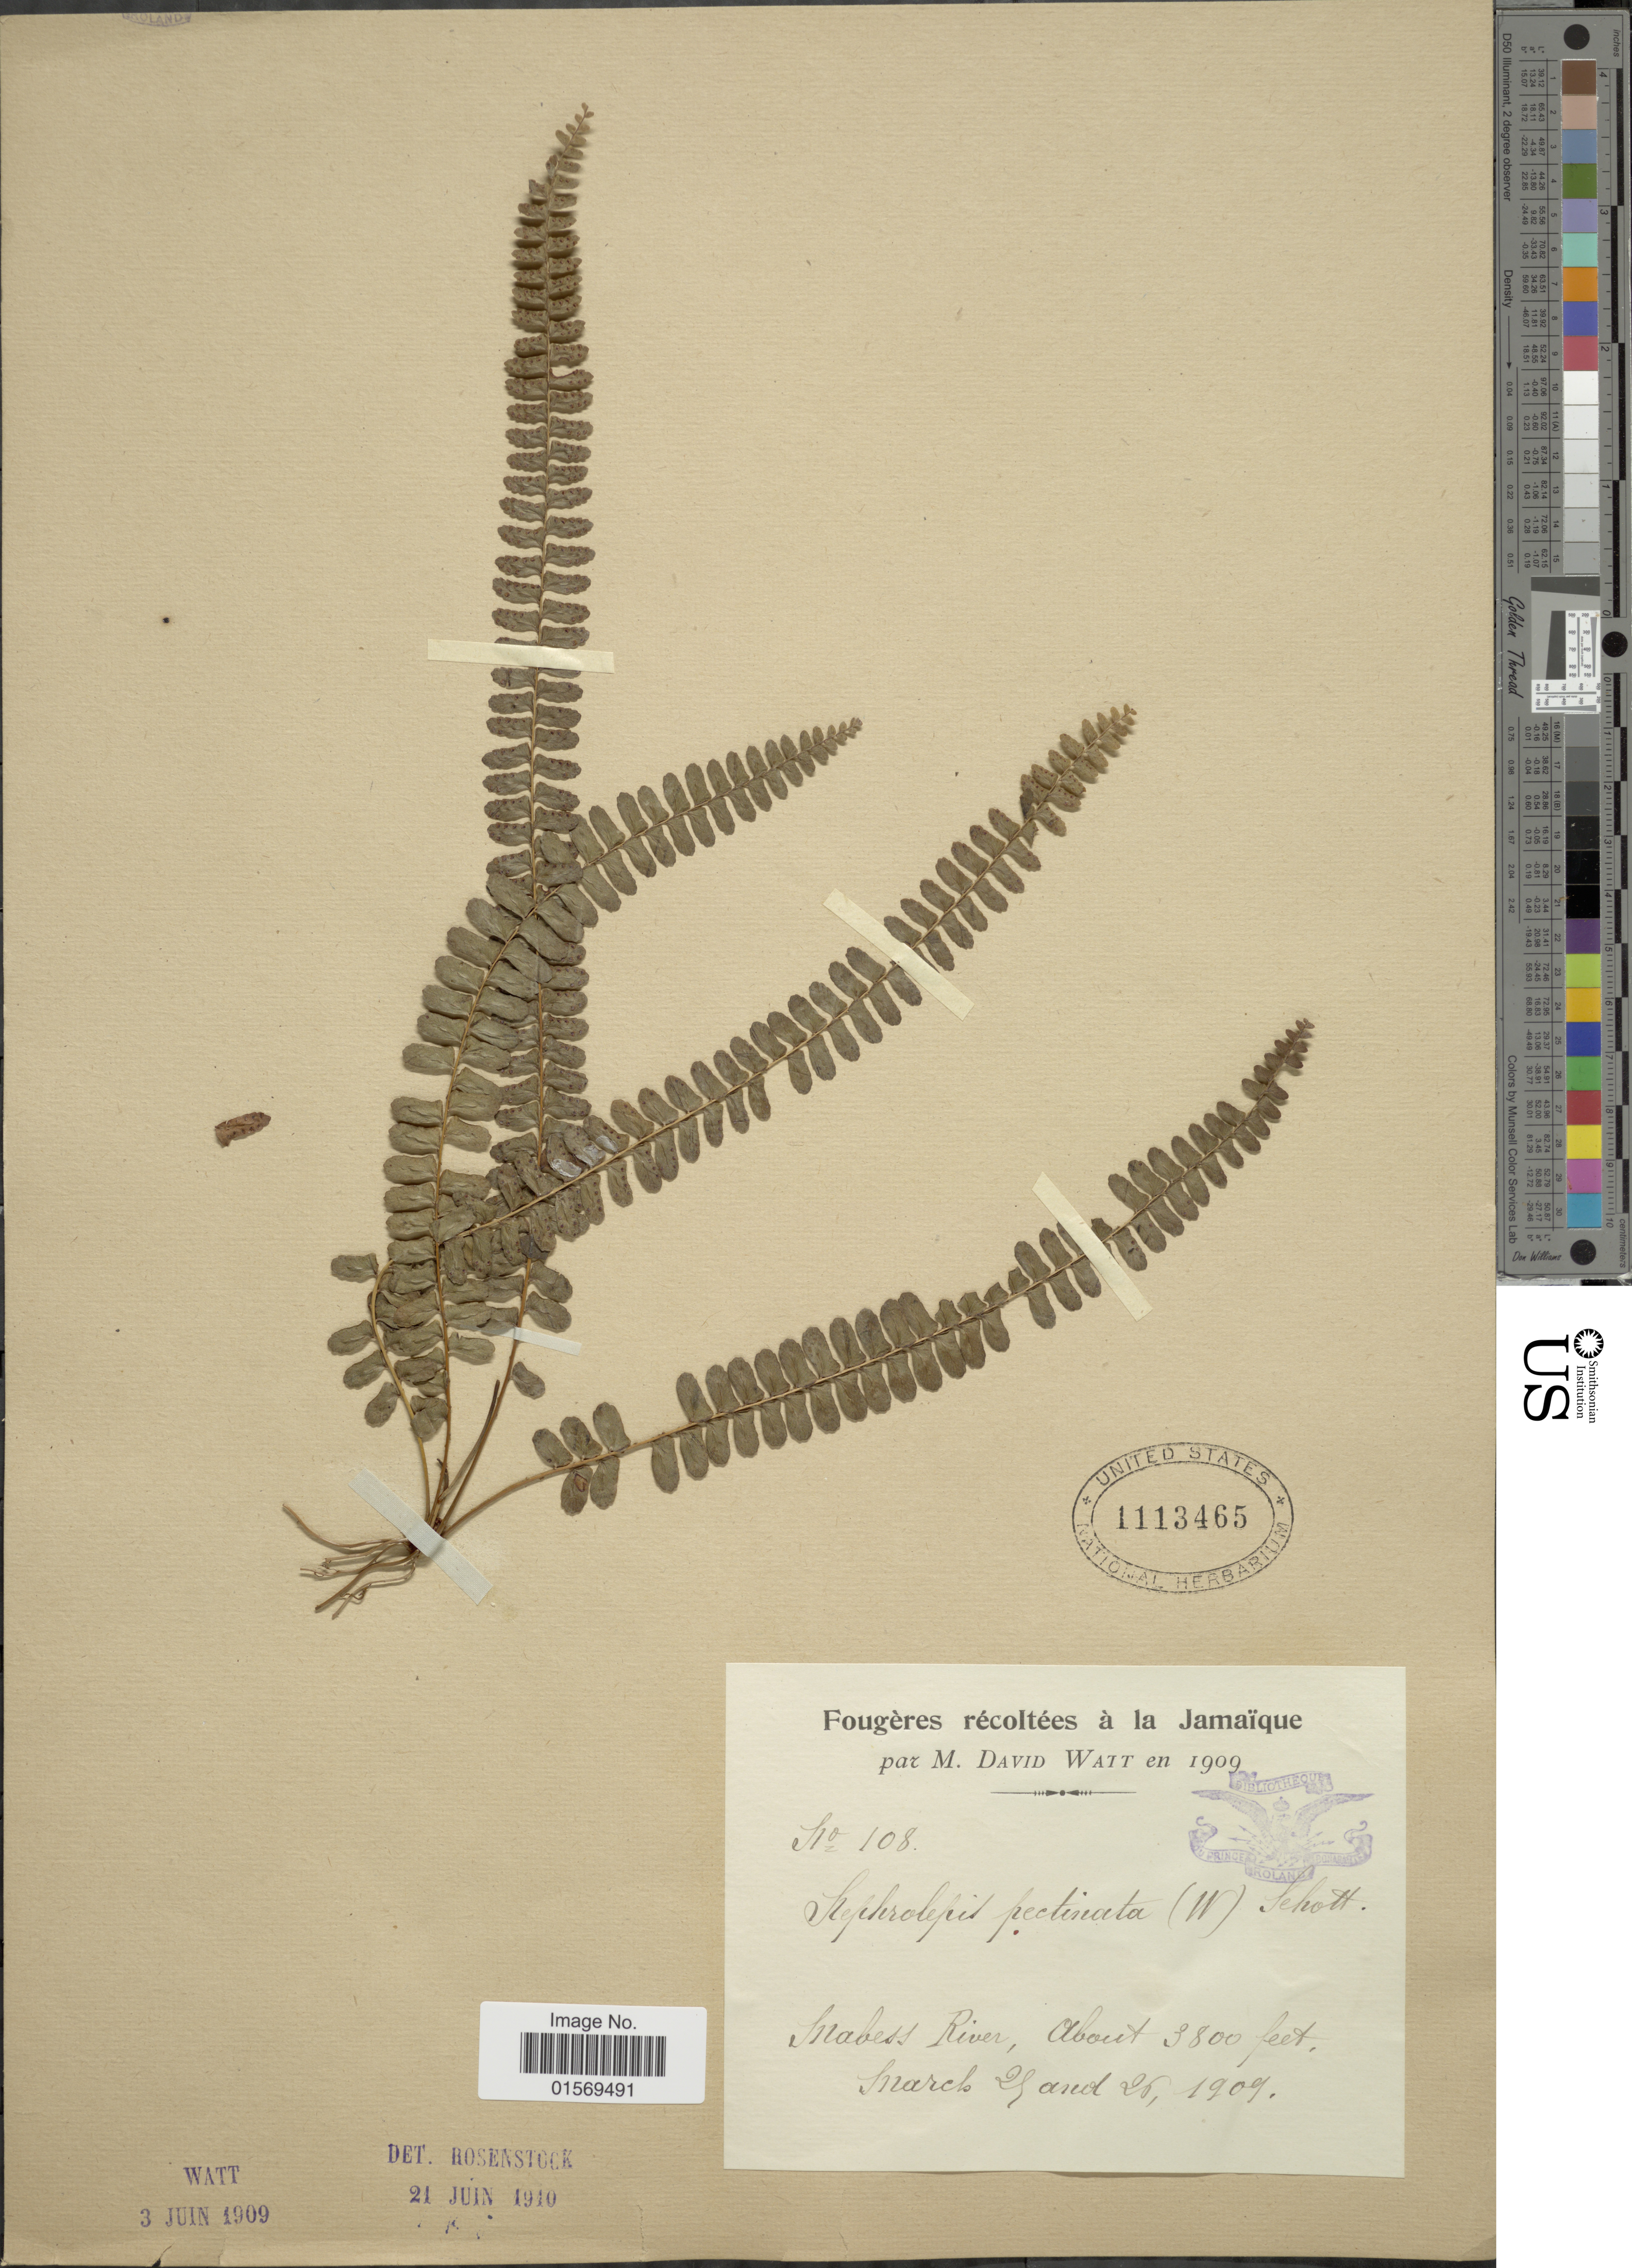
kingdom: Plantae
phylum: Tracheophyta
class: Polypodiopsida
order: Polypodiales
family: Nephrolepidaceae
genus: Nephrolepis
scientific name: Nephrolepis pectinata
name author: (Willd.) Schott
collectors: M. Watt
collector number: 108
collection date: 1909-03-25/1909-03-26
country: Jamaica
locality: Jamaique, Mabess River.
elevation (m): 1158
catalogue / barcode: US 1113465